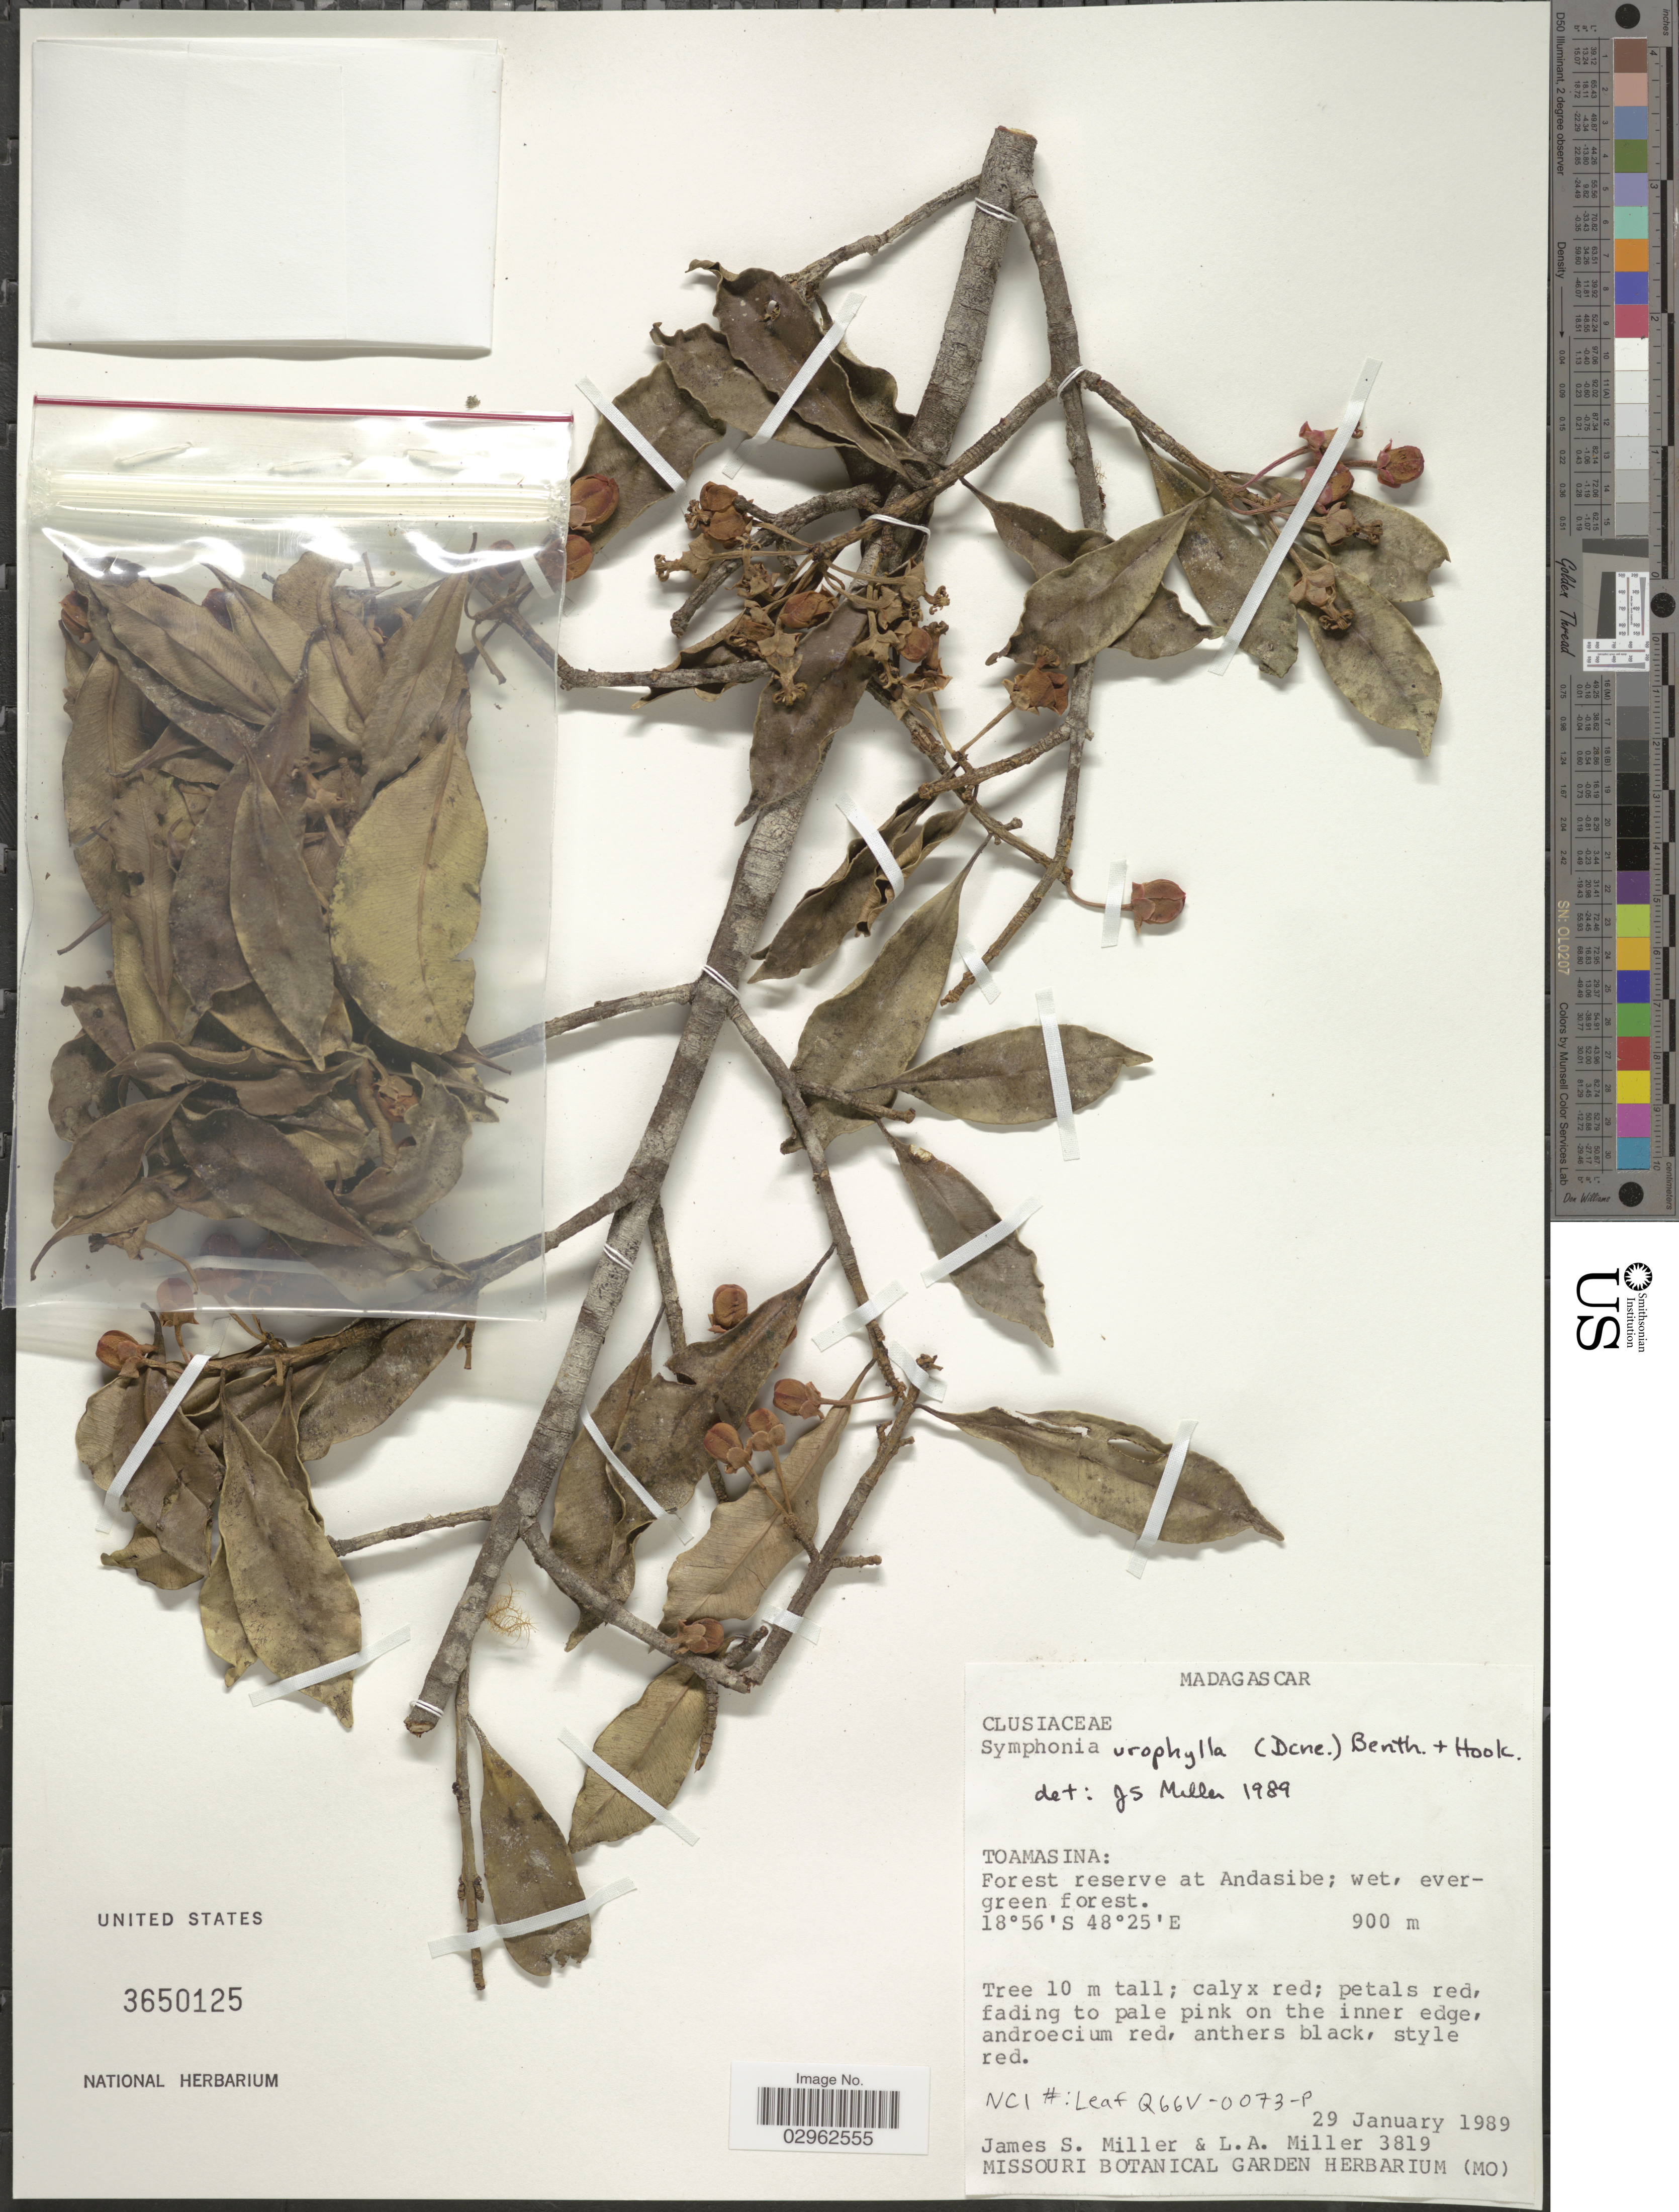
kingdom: Plantae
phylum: Tracheophyta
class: Magnoliopsida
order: Malpighiales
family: Clusiaceae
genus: Symphonia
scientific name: Symphonia urophylla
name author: (Decne. ex Planch. & Triana) Benth. & Hook. f. ex Vesque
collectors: J. S. Miller & L. A. Miller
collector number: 3819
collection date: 1989-01-29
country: Madagascar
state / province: Alaotra Mangoro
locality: Forest reserve at Andasibe.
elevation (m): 900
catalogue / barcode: US 3650125